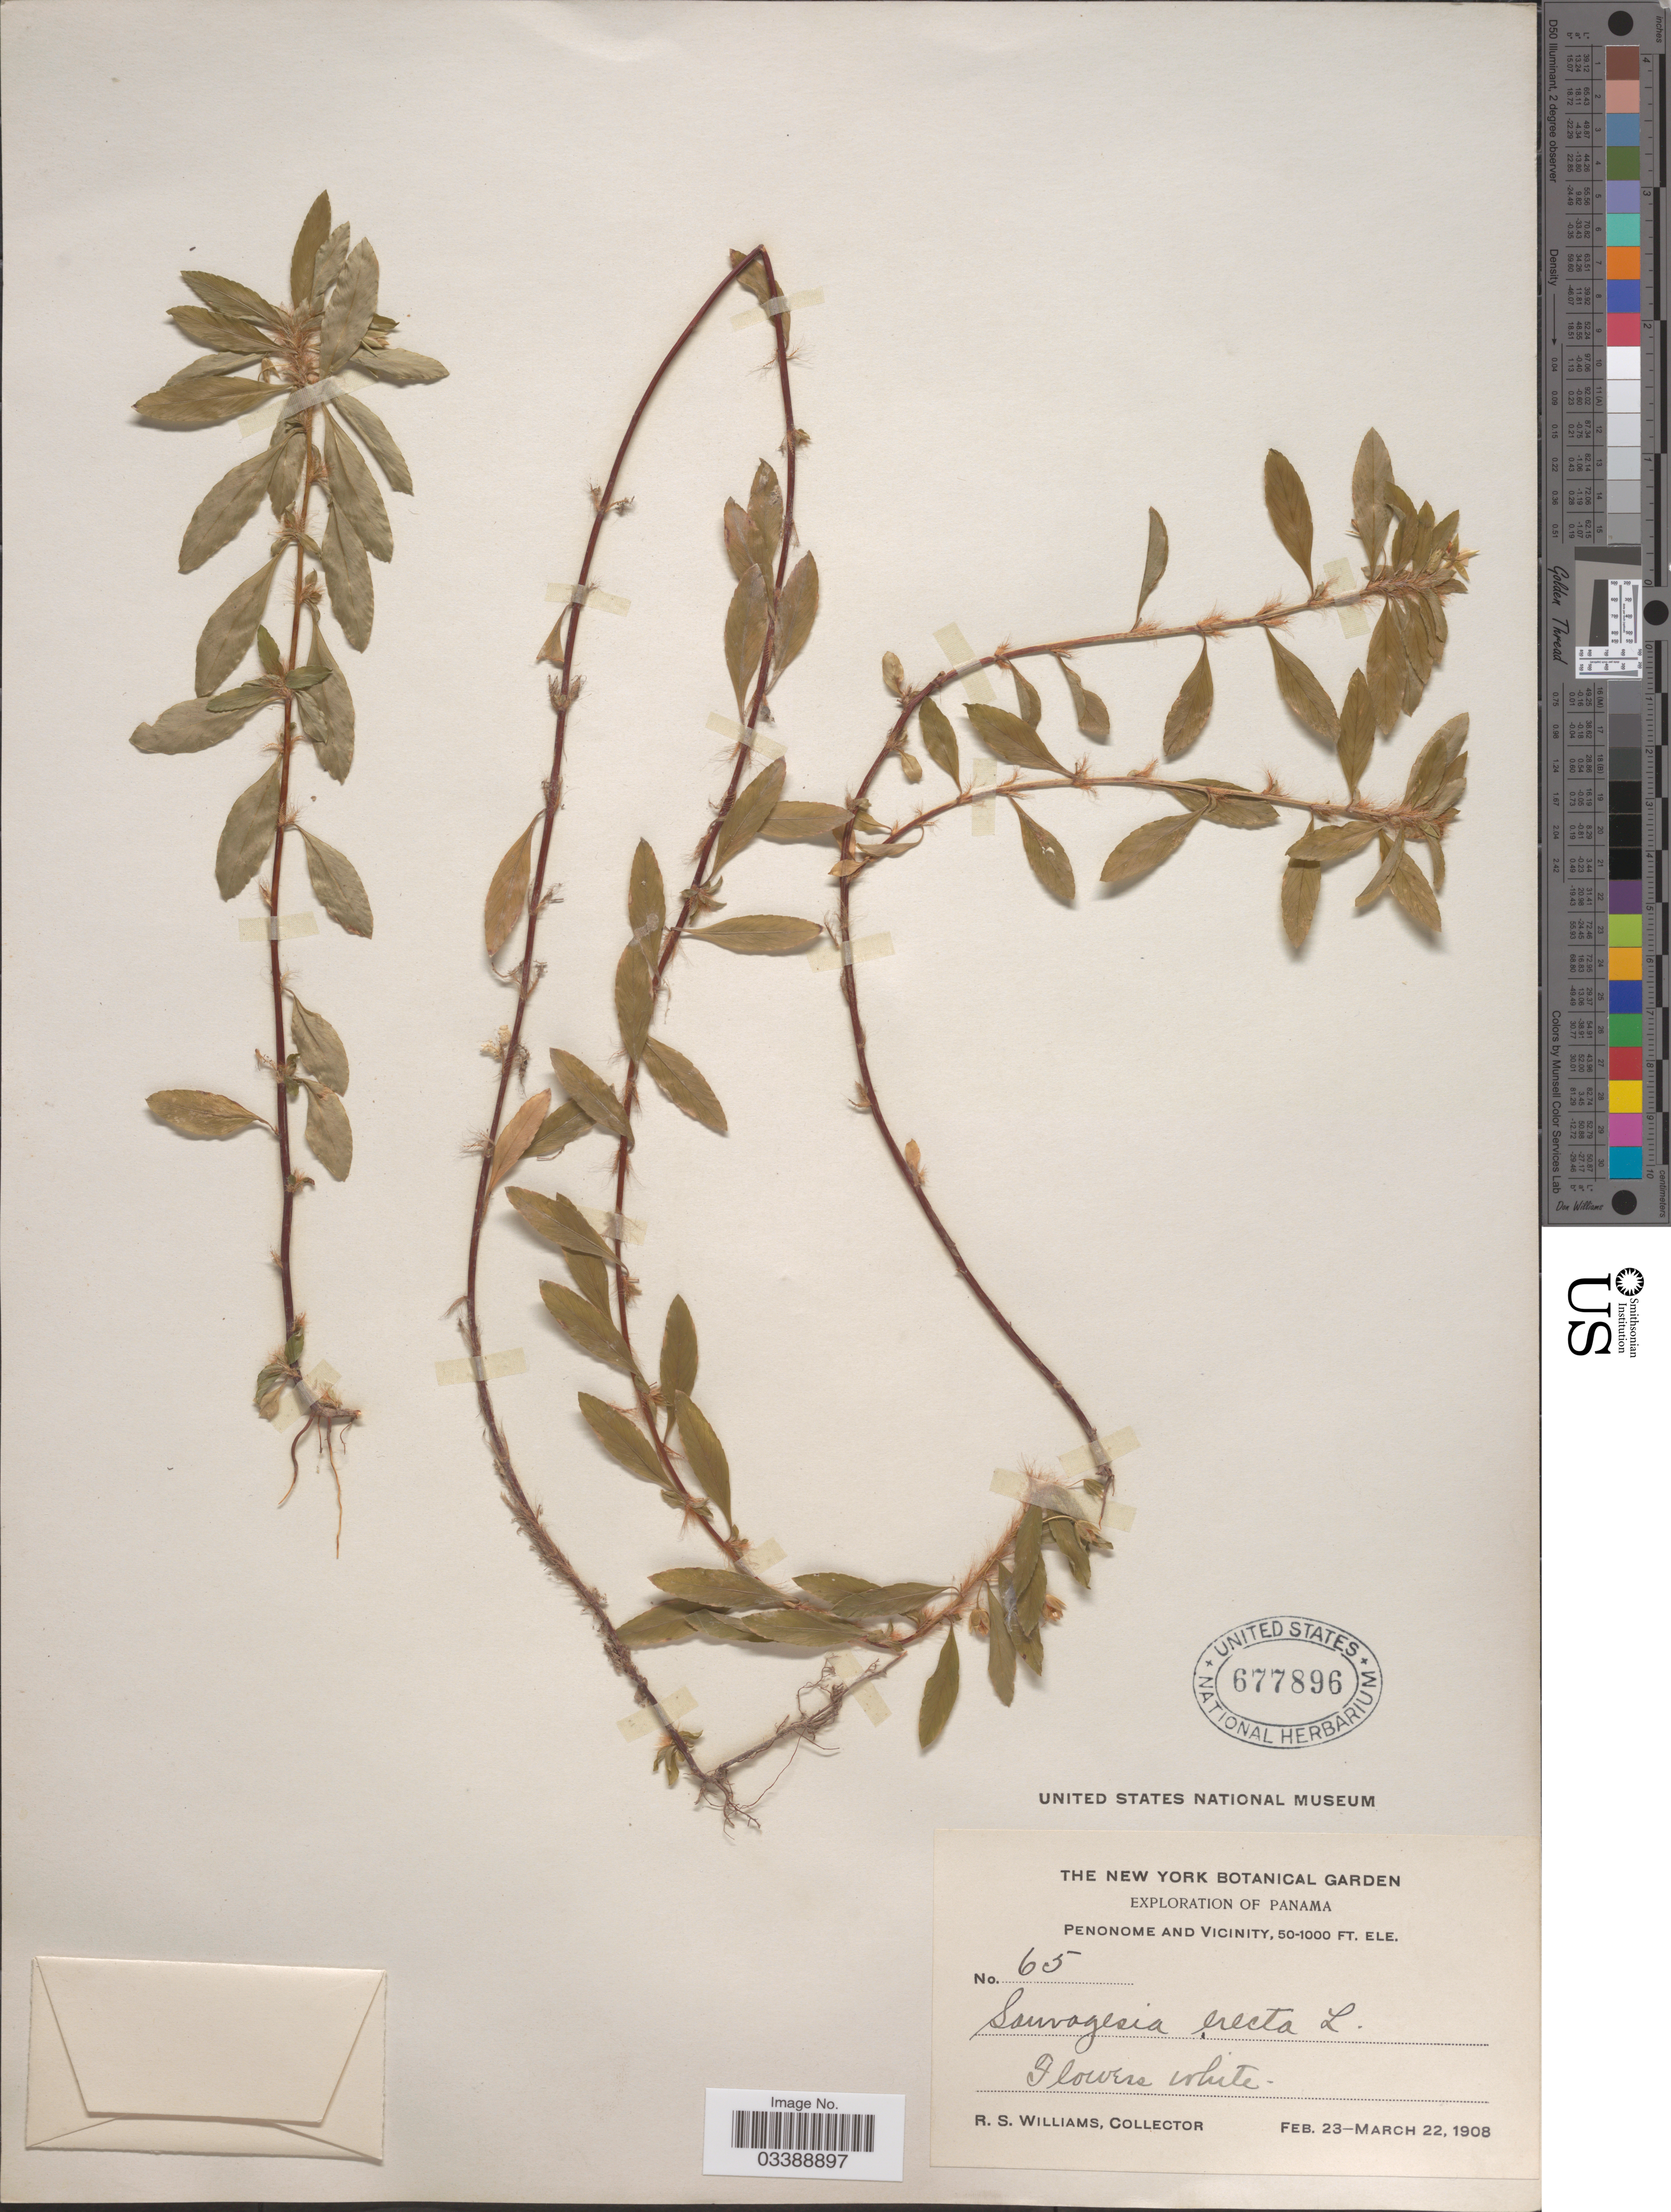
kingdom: Plantae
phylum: Tracheophyta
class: Magnoliopsida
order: Malpighiales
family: Ochnaceae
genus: Sauvagesia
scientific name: Sauvagesia erecta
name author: L.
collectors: R. S. Williams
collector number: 65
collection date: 1908-02-23/1908-03-22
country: Panama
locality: Penonome and vicinity.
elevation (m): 15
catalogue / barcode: US 677896